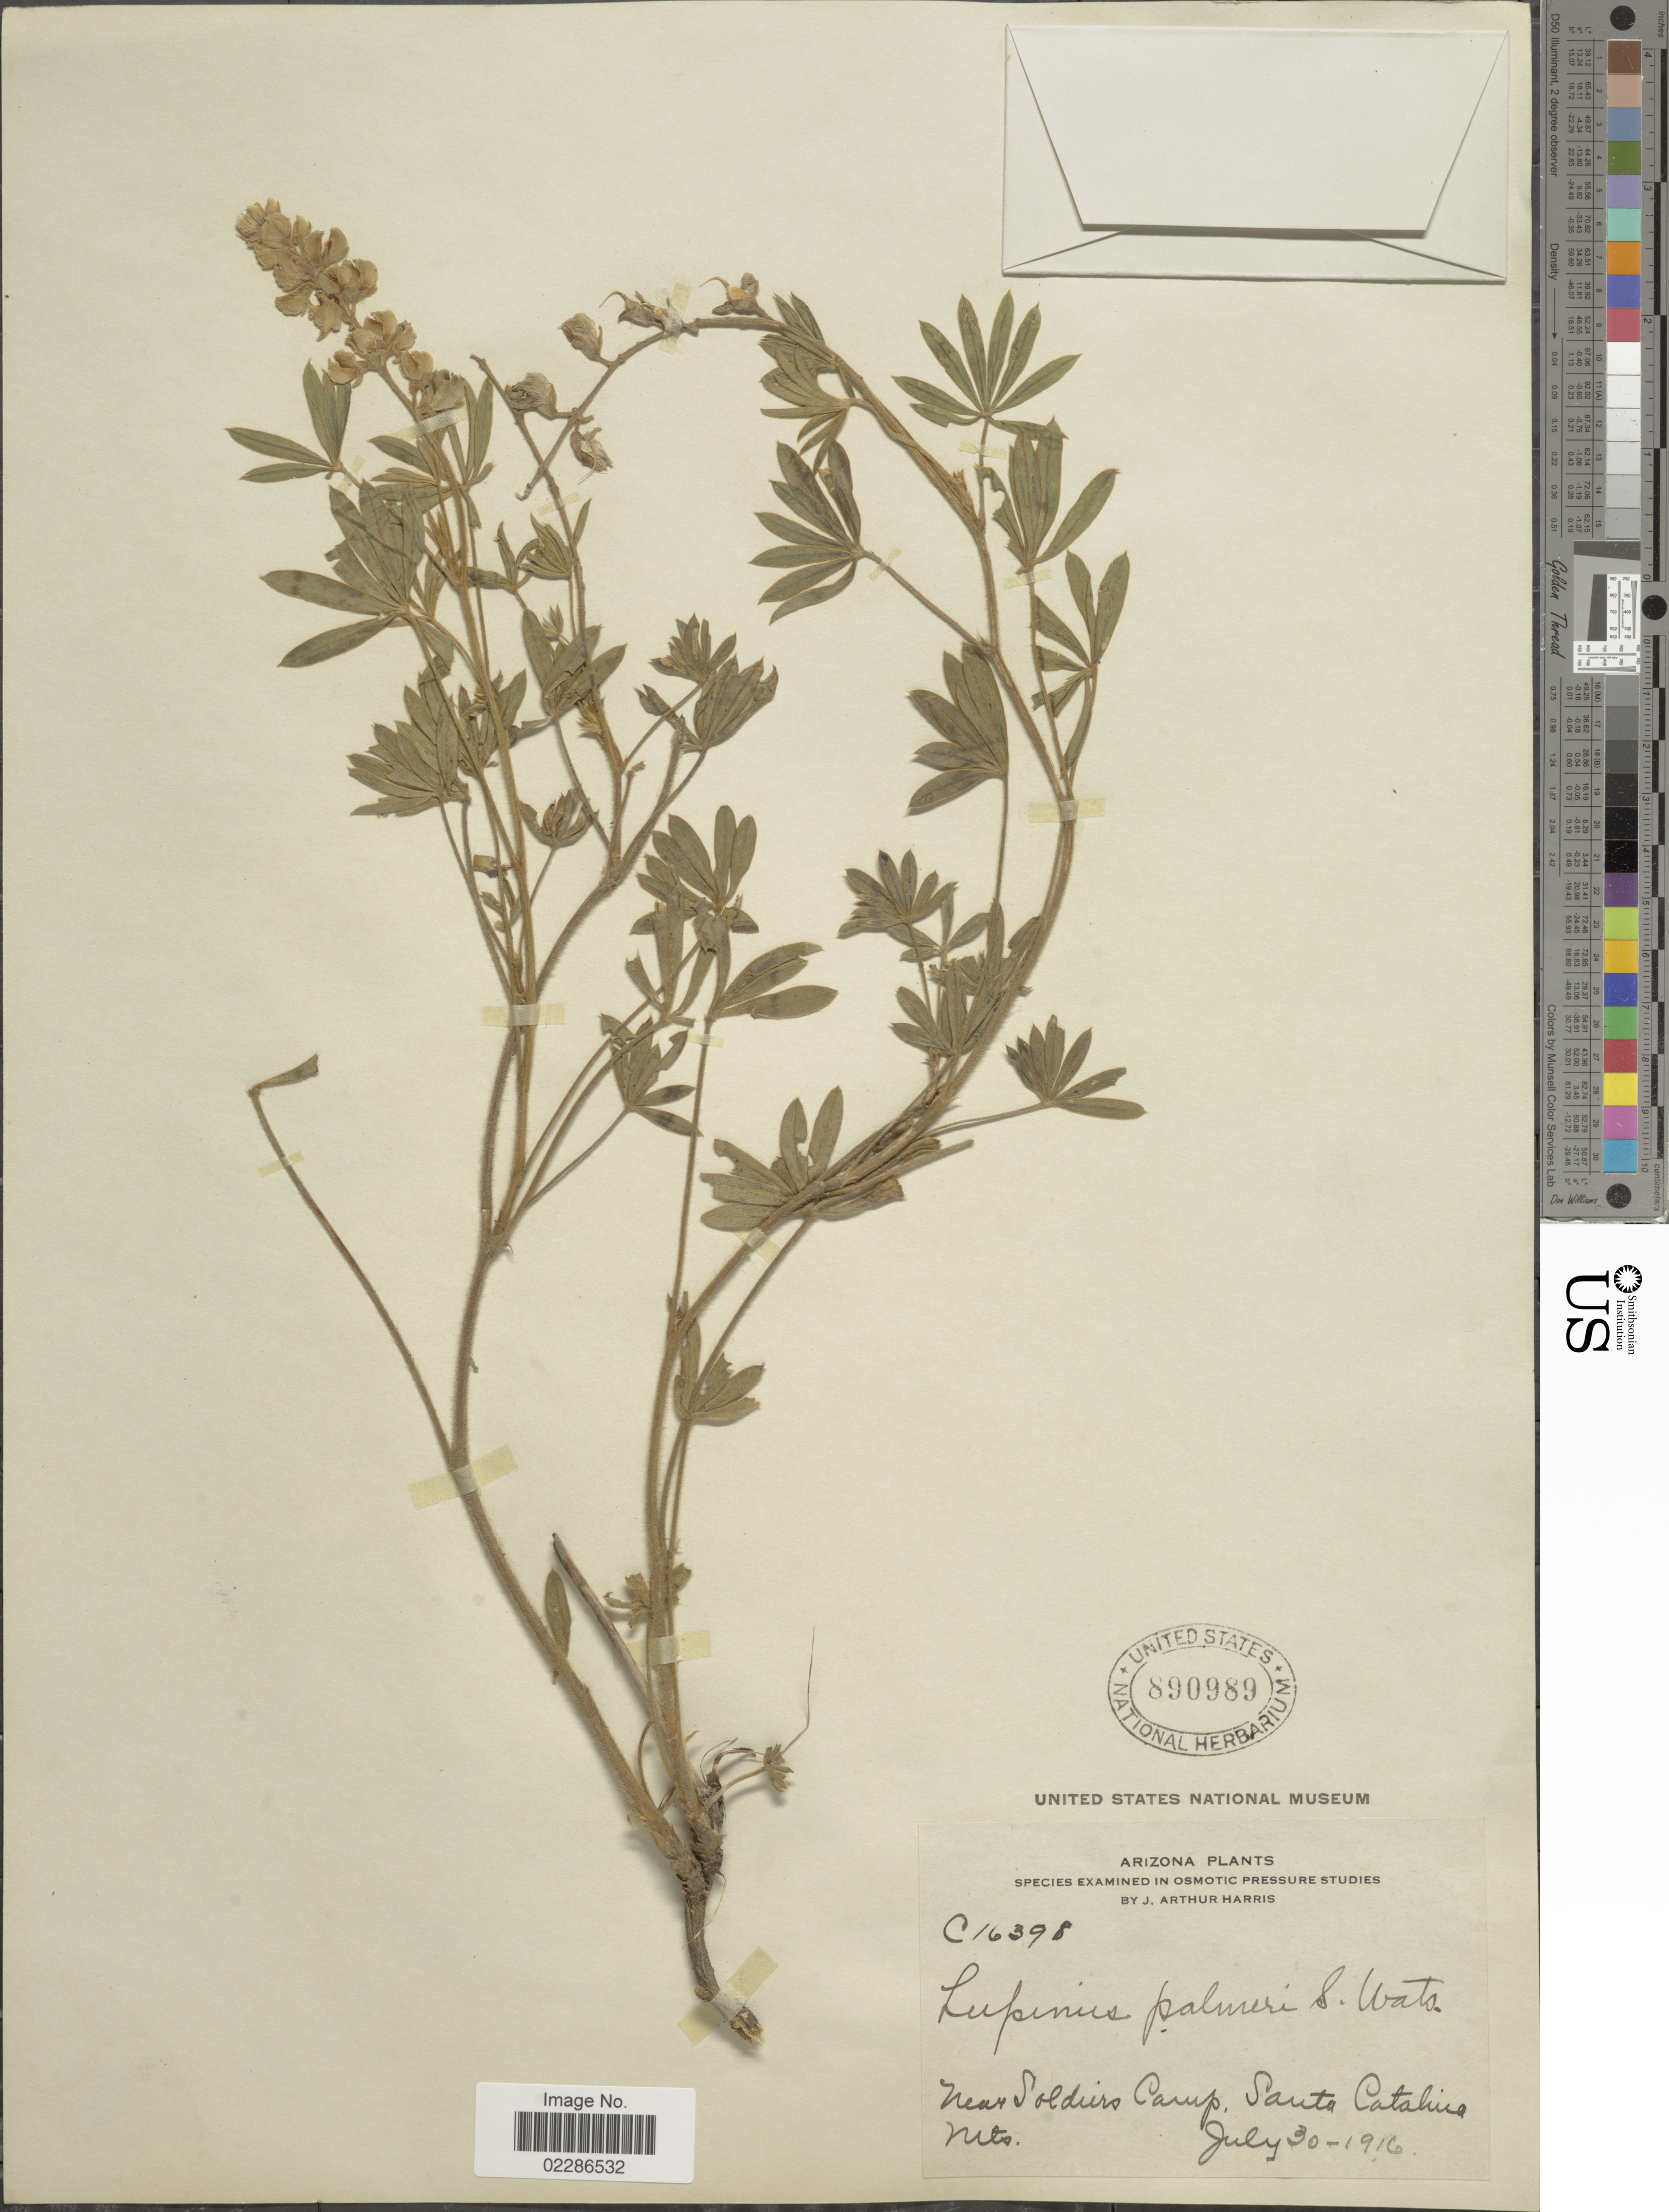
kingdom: Plantae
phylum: Tracheophyta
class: Magnoliopsida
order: Fabales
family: Fabaceae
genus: Lupinus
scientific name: Lupinus palmeri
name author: S. Watson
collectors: J. A. Harris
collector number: C 16398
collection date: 1916-07-30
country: United States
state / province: Arizona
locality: Near Soldiers Camp, Santa Catalina Mts.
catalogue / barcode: US 890989